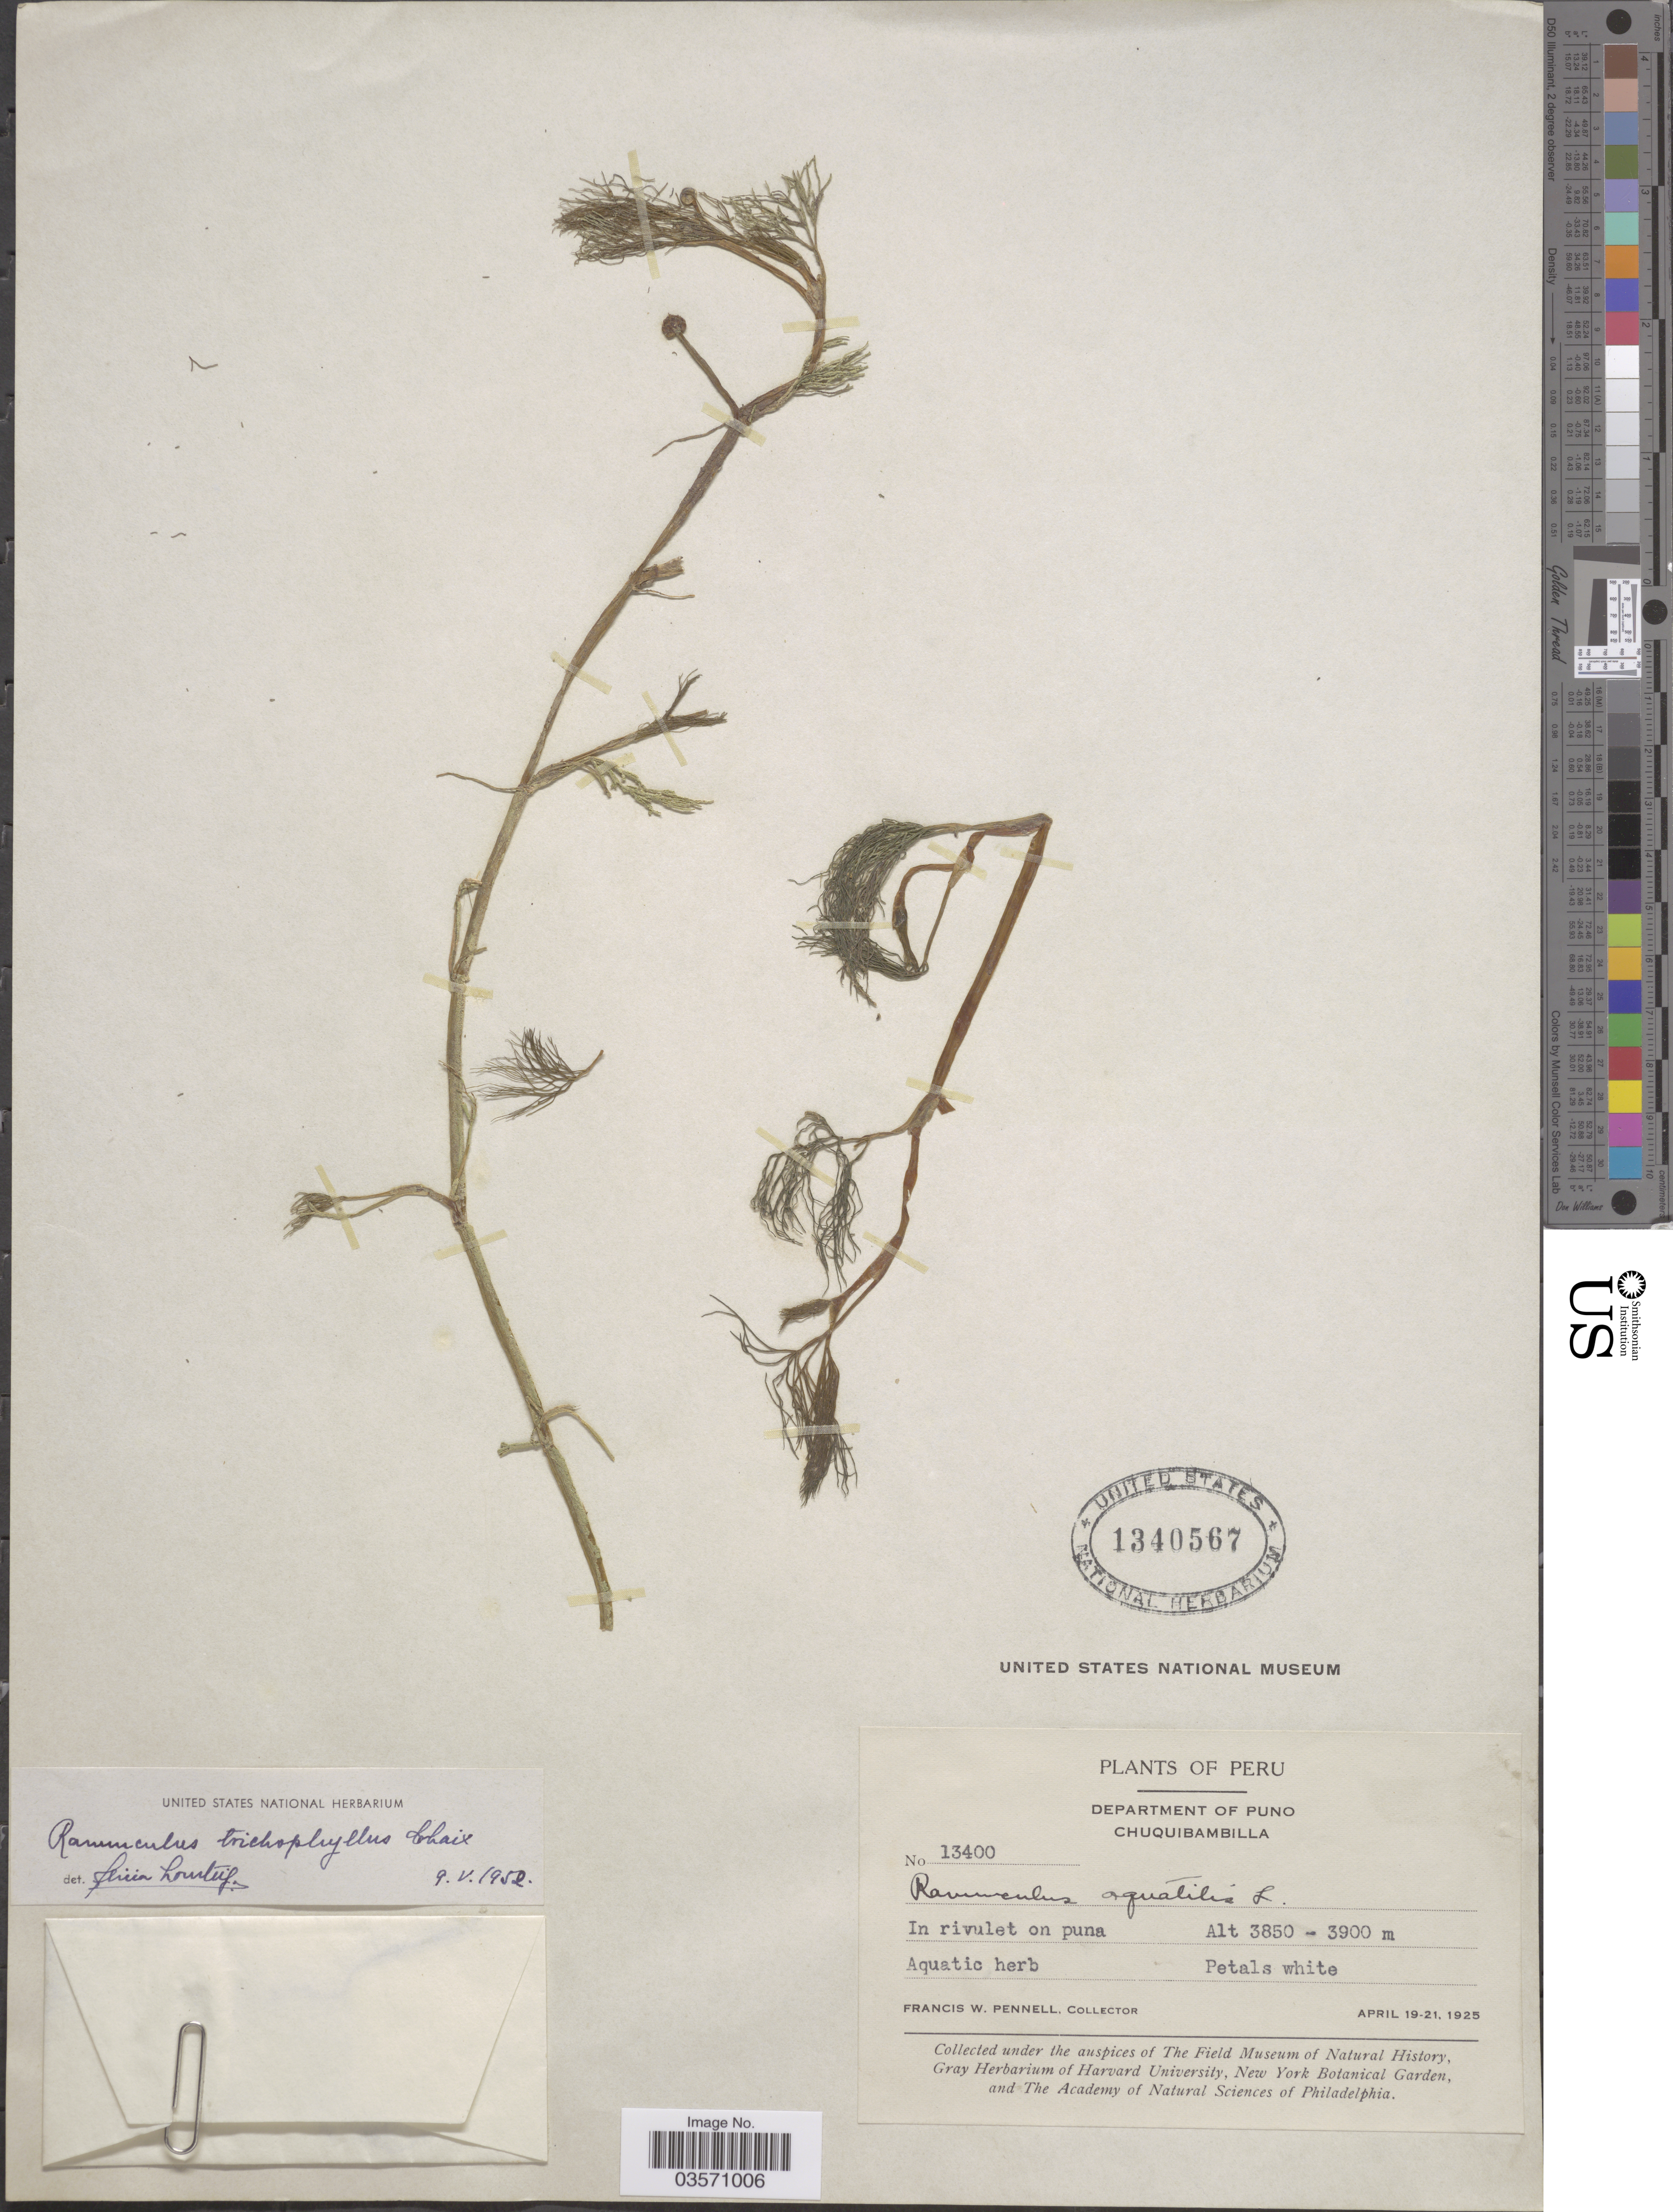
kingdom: Plantae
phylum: Tracheophyta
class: Magnoliopsida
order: Ranunculales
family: Ranunculaceae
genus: Ranunculus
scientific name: Ranunculus trichophyllus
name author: Chaix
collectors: F. W. Pennell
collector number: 13400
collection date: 1925-04-19/1925-04-21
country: Peru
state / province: Puno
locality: Department of Puno, Chuquibambilla.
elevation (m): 3850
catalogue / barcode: US 1340567